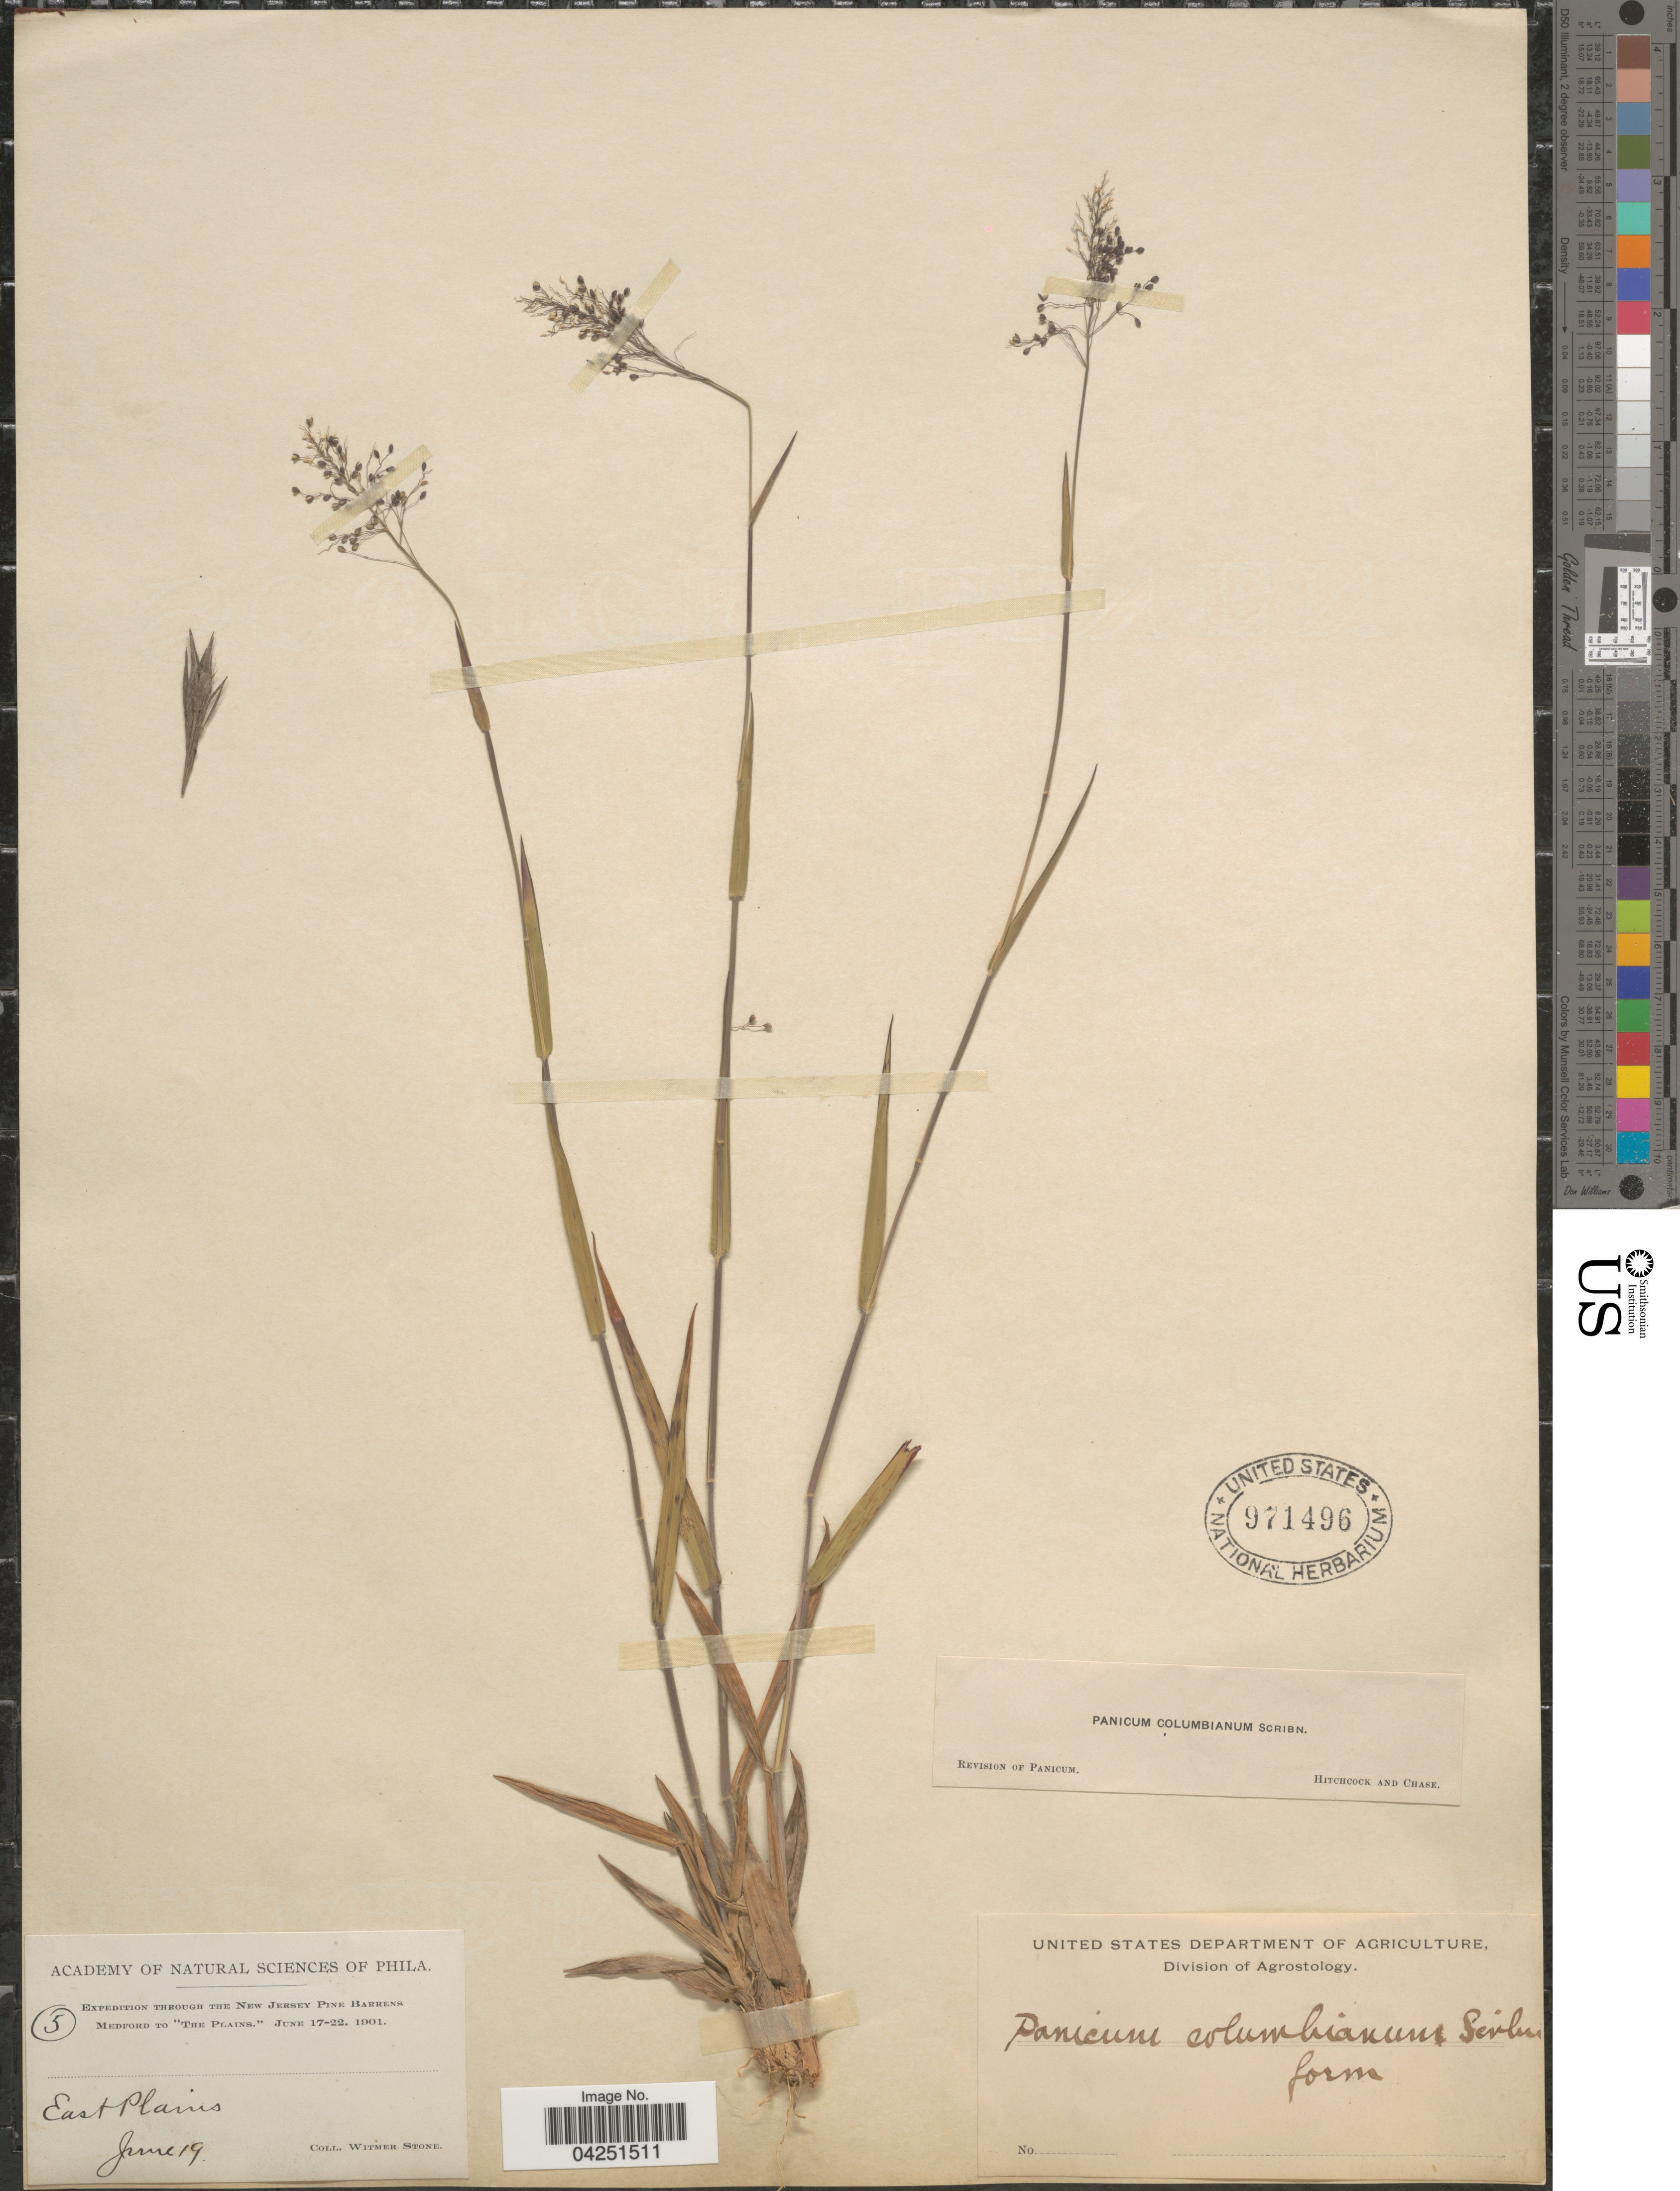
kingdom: Plantae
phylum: Tracheophyta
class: Liliopsida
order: Poales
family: Poaceae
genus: Dichanthelium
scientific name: Dichanthelium acuminatum var. acuminatum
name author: (Sw.) Gould & C.A. Clark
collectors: W. Stone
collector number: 5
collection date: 1901-06-19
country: United States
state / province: New Jersey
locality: Expedition through The New Jersey Pine Barrens Medford to "The Plains," June 17-22, 1901. East Plains.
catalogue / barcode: US 971496